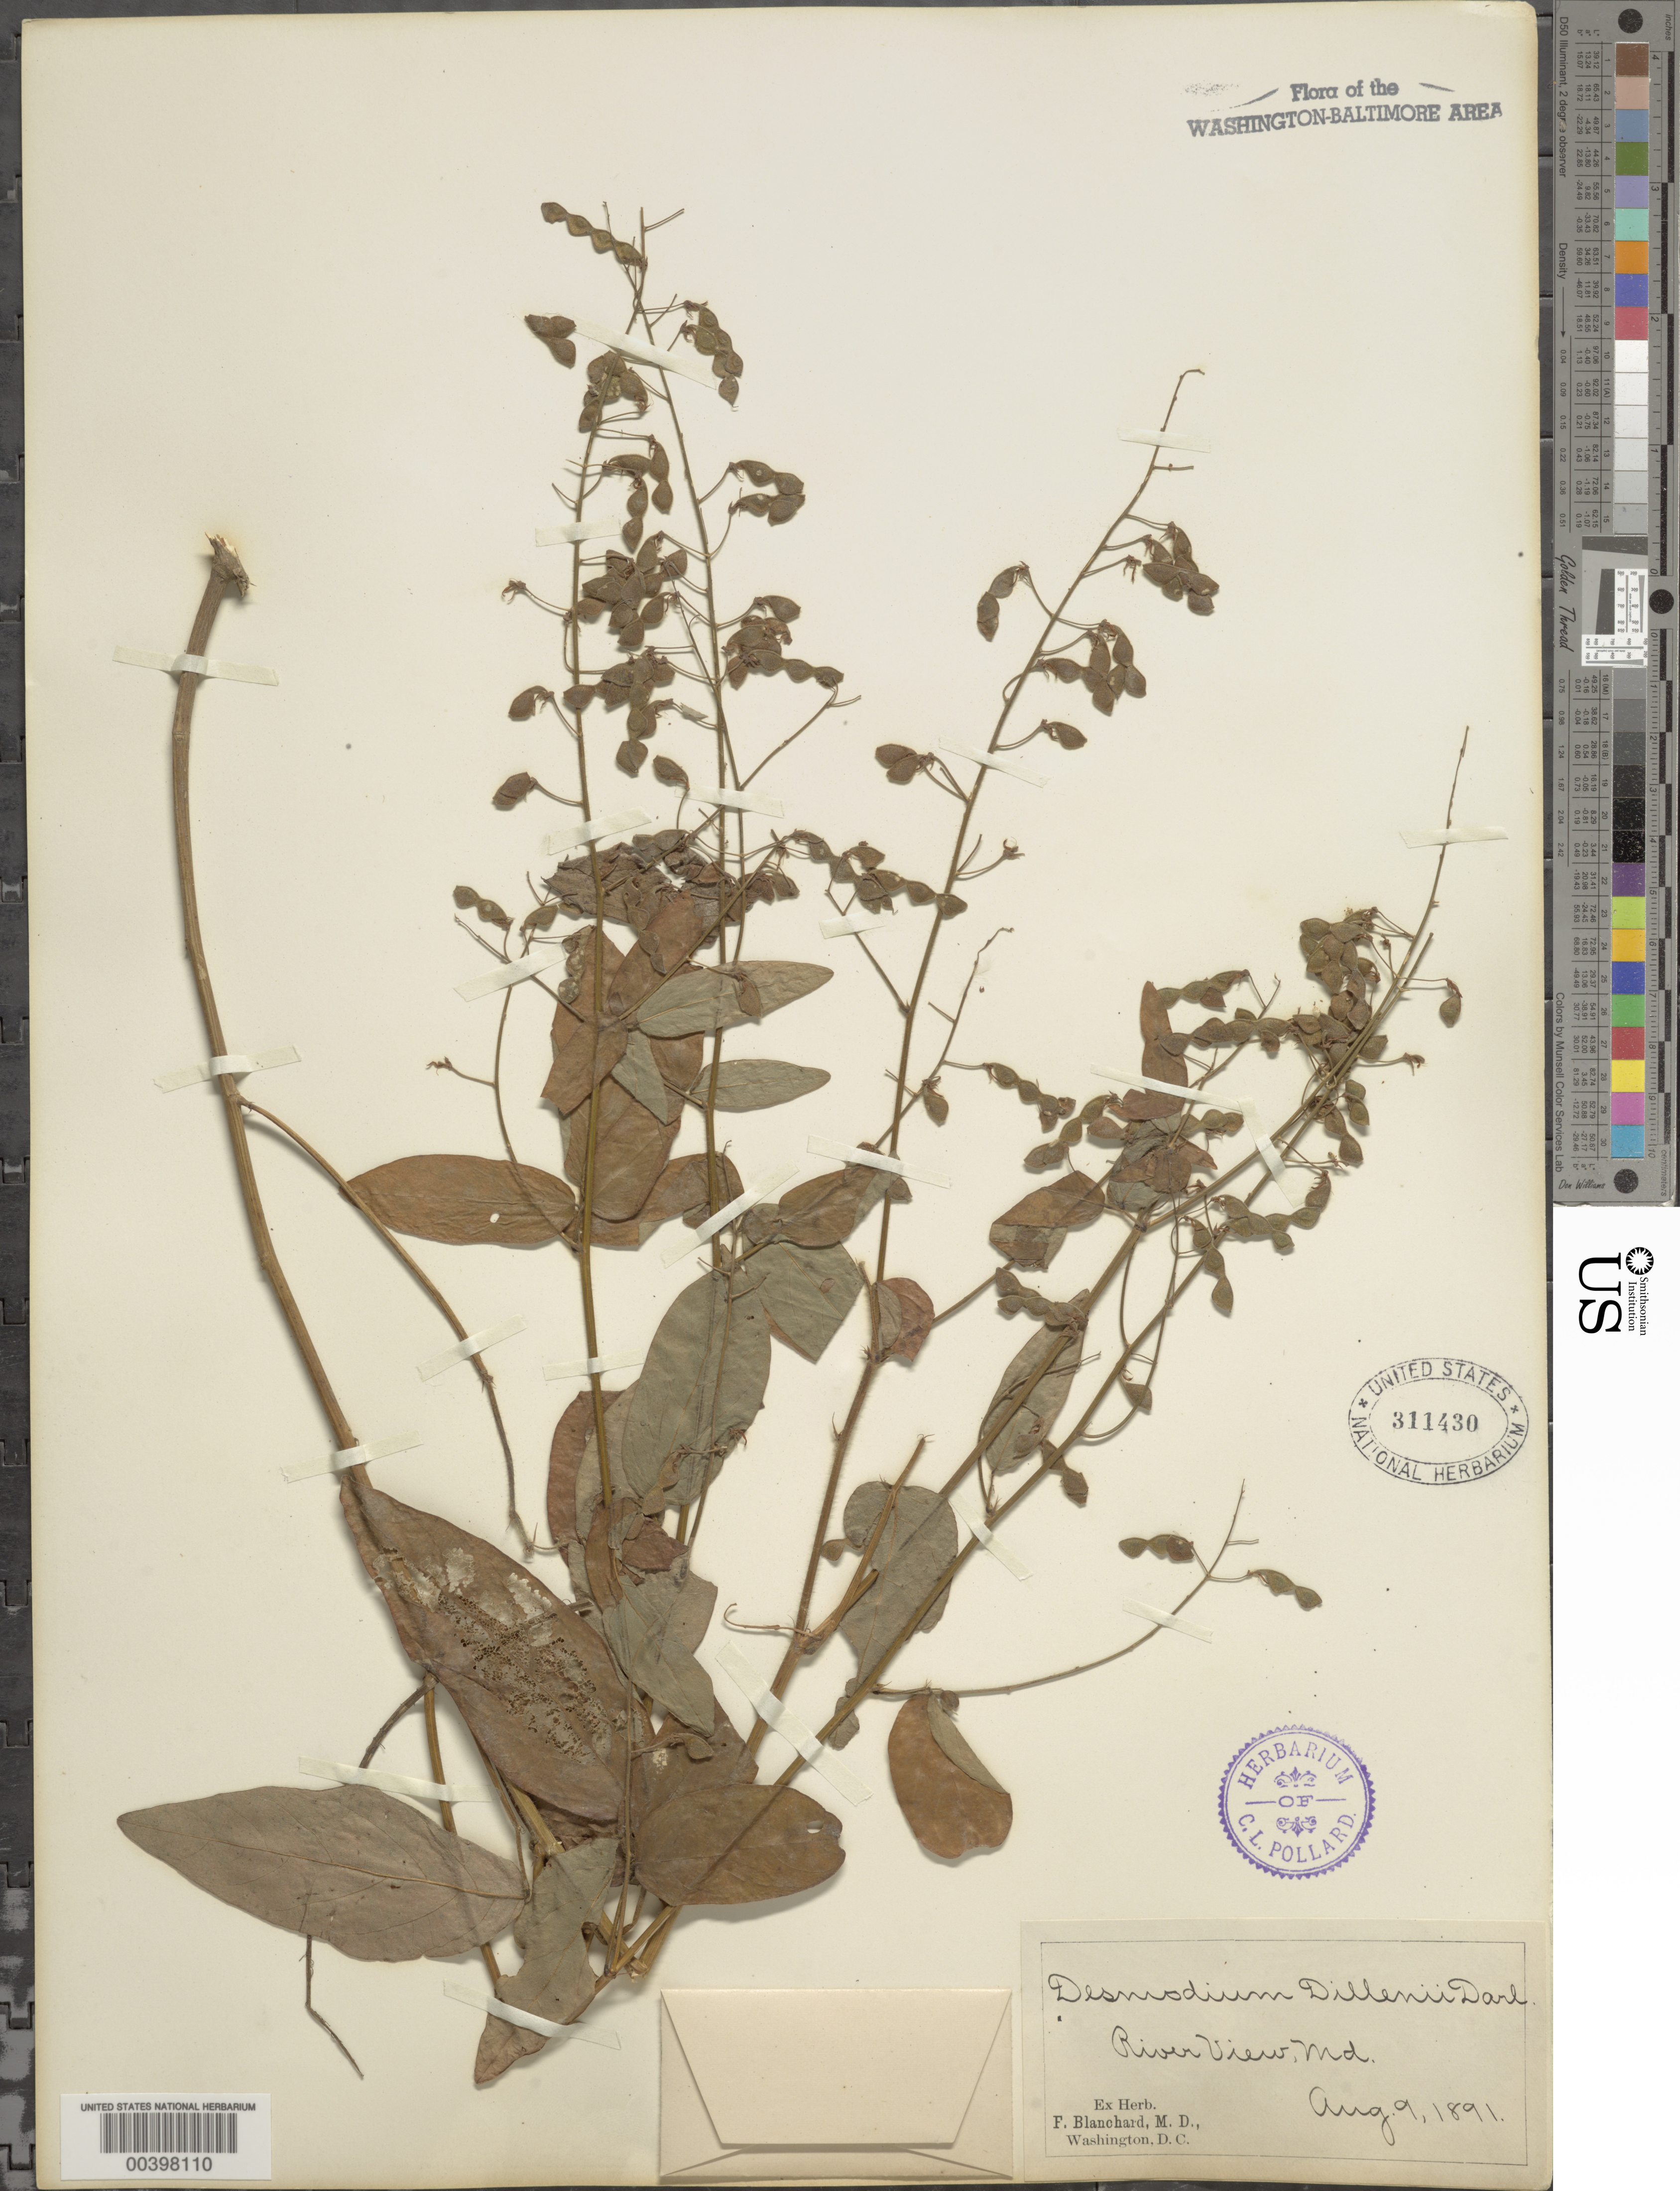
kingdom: Plantae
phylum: Tracheophyta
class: Magnoliopsida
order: Fabales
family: Fabaceae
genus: Desmodium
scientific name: Desmodium perplexum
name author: B.G. Schub.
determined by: Strong, Mark T., (BOT), Smithsonian Institution - National Museum of Natural History (UNITED STATES)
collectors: F. Blanchard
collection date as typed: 09 Aug 1891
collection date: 1891-08-09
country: United States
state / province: Maryland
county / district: Prince George's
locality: River View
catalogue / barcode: US 311430